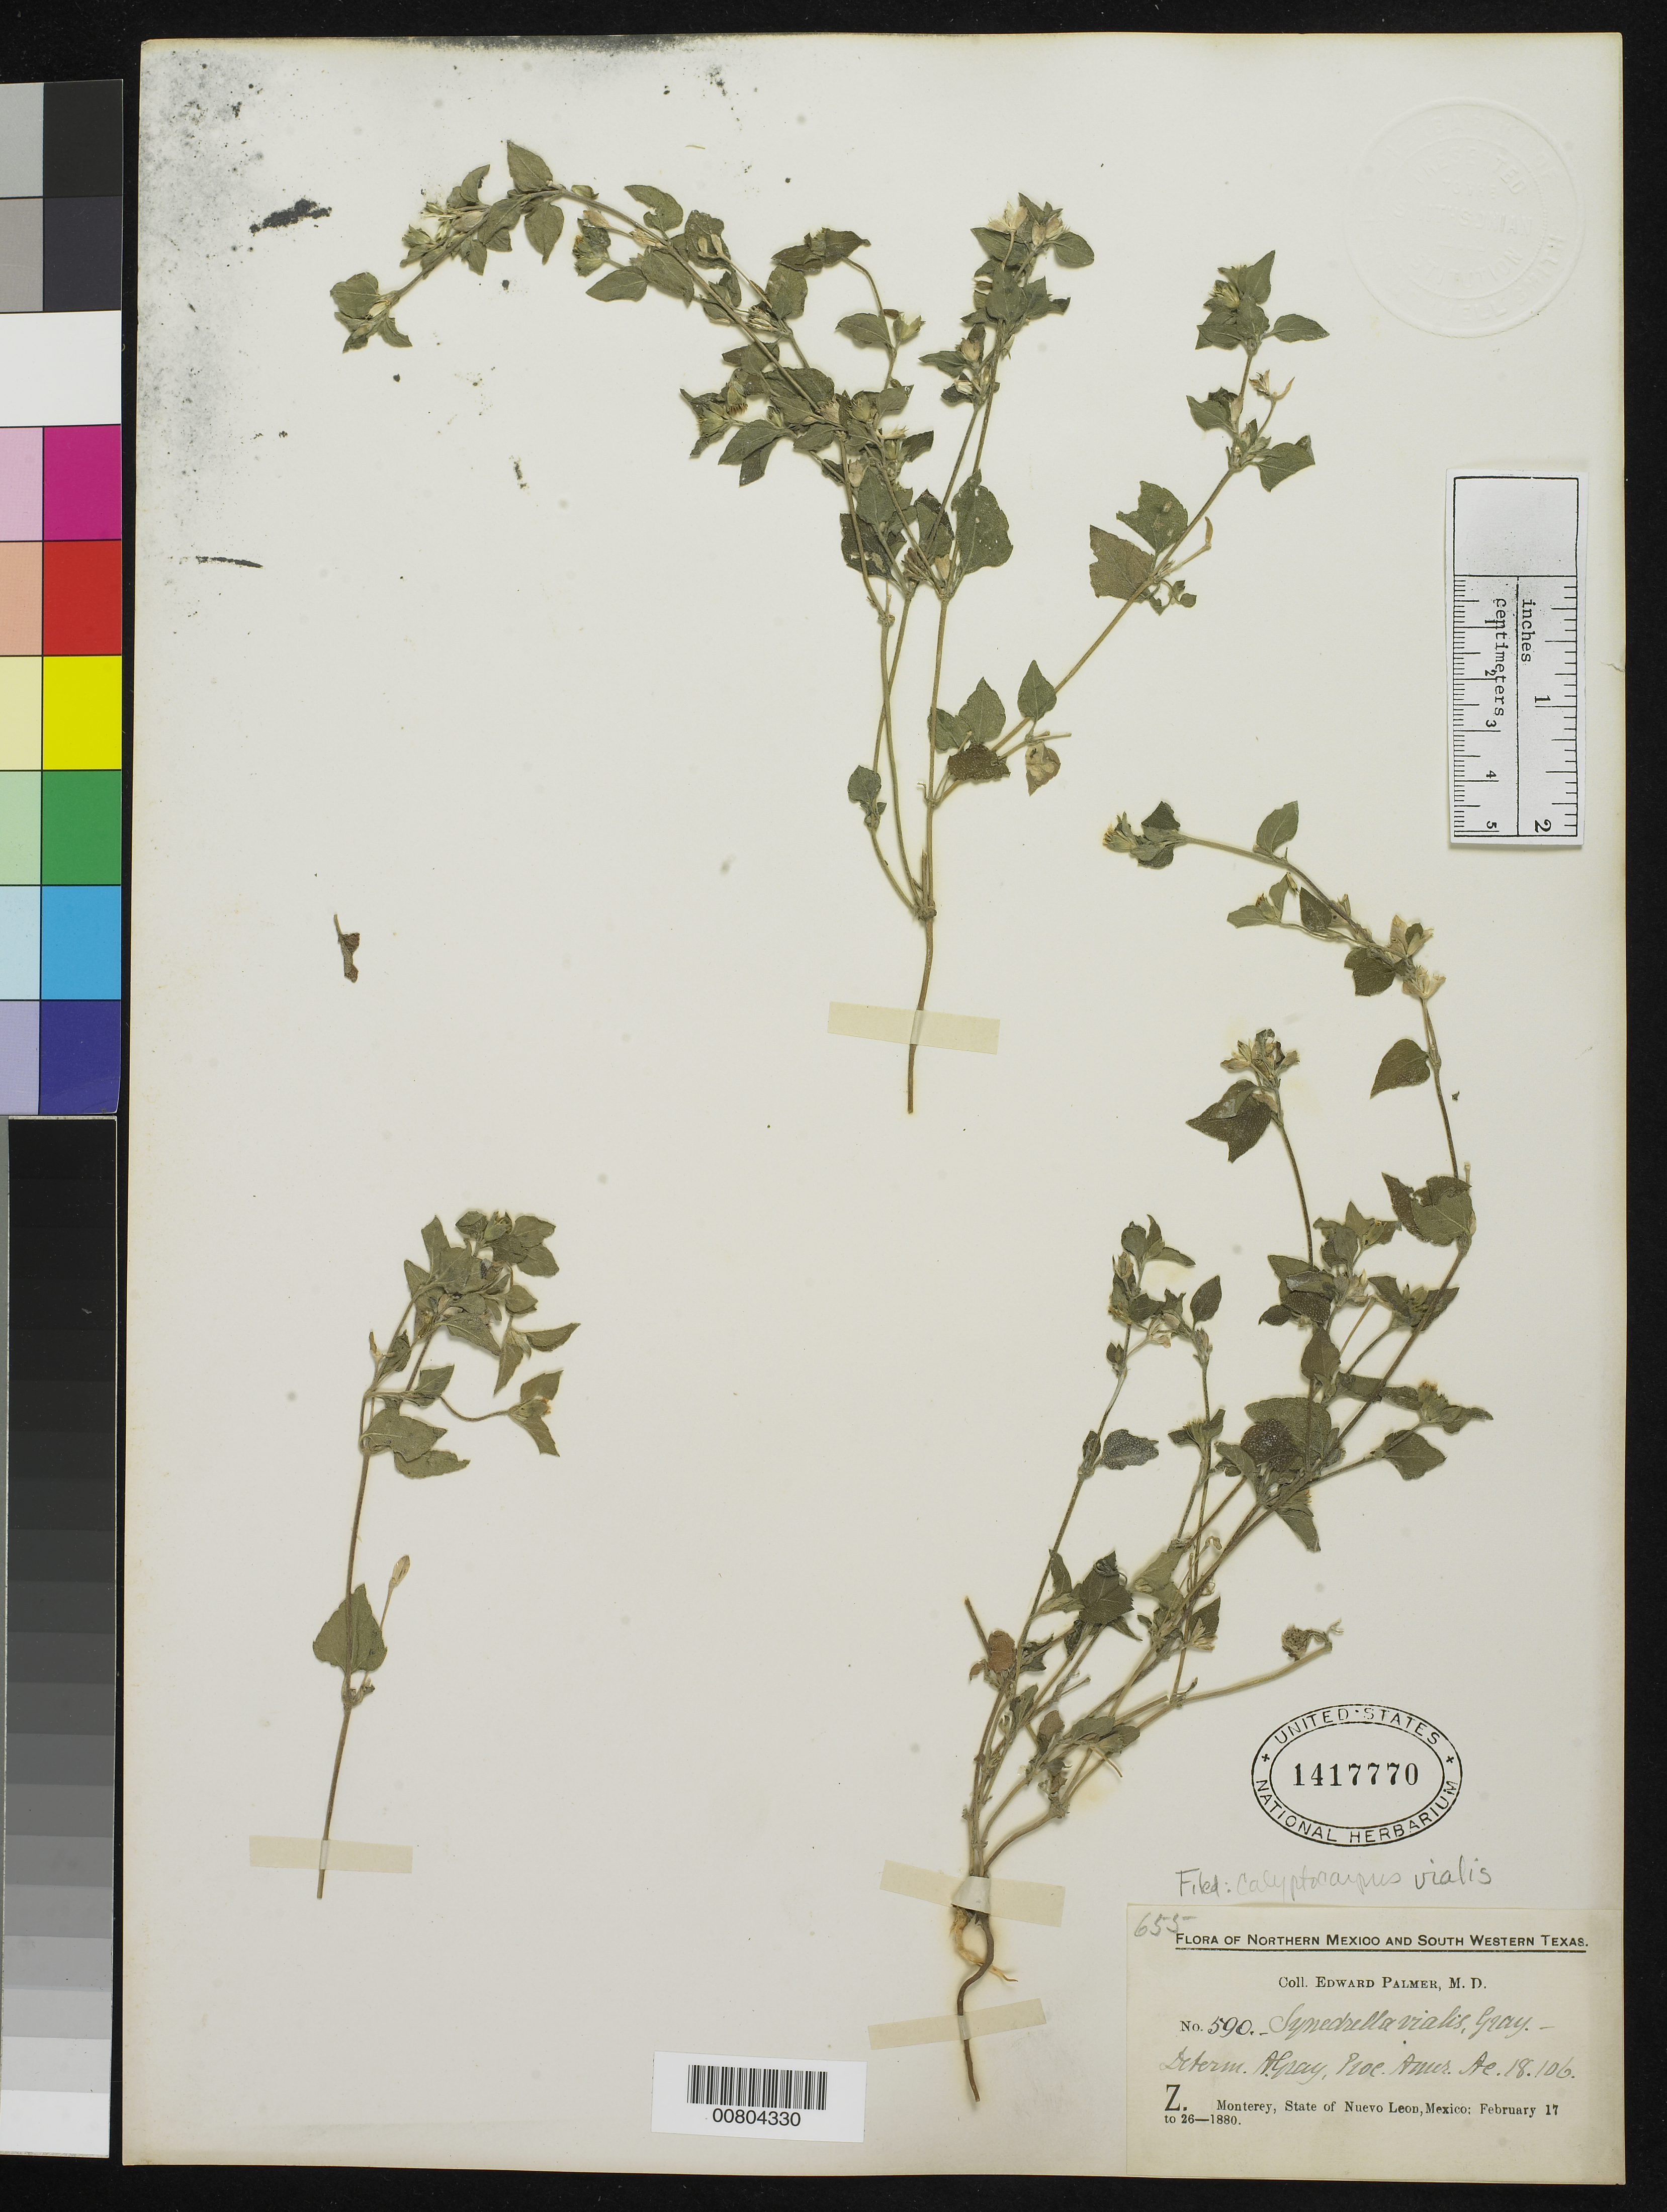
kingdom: Plantae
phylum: Tracheophyta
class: Magnoliopsida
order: Asterales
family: Asteraceae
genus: Calyptocarpus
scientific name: Calyptocarpus vialis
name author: Less.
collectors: E. Palmer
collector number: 590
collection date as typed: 17 Feb 1880 to 26 Feb 1880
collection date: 1880-02-17/1880-02-26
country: Mexico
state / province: Nuevo León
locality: Z. Monterrey, Nuevo León.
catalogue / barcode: US 1417770